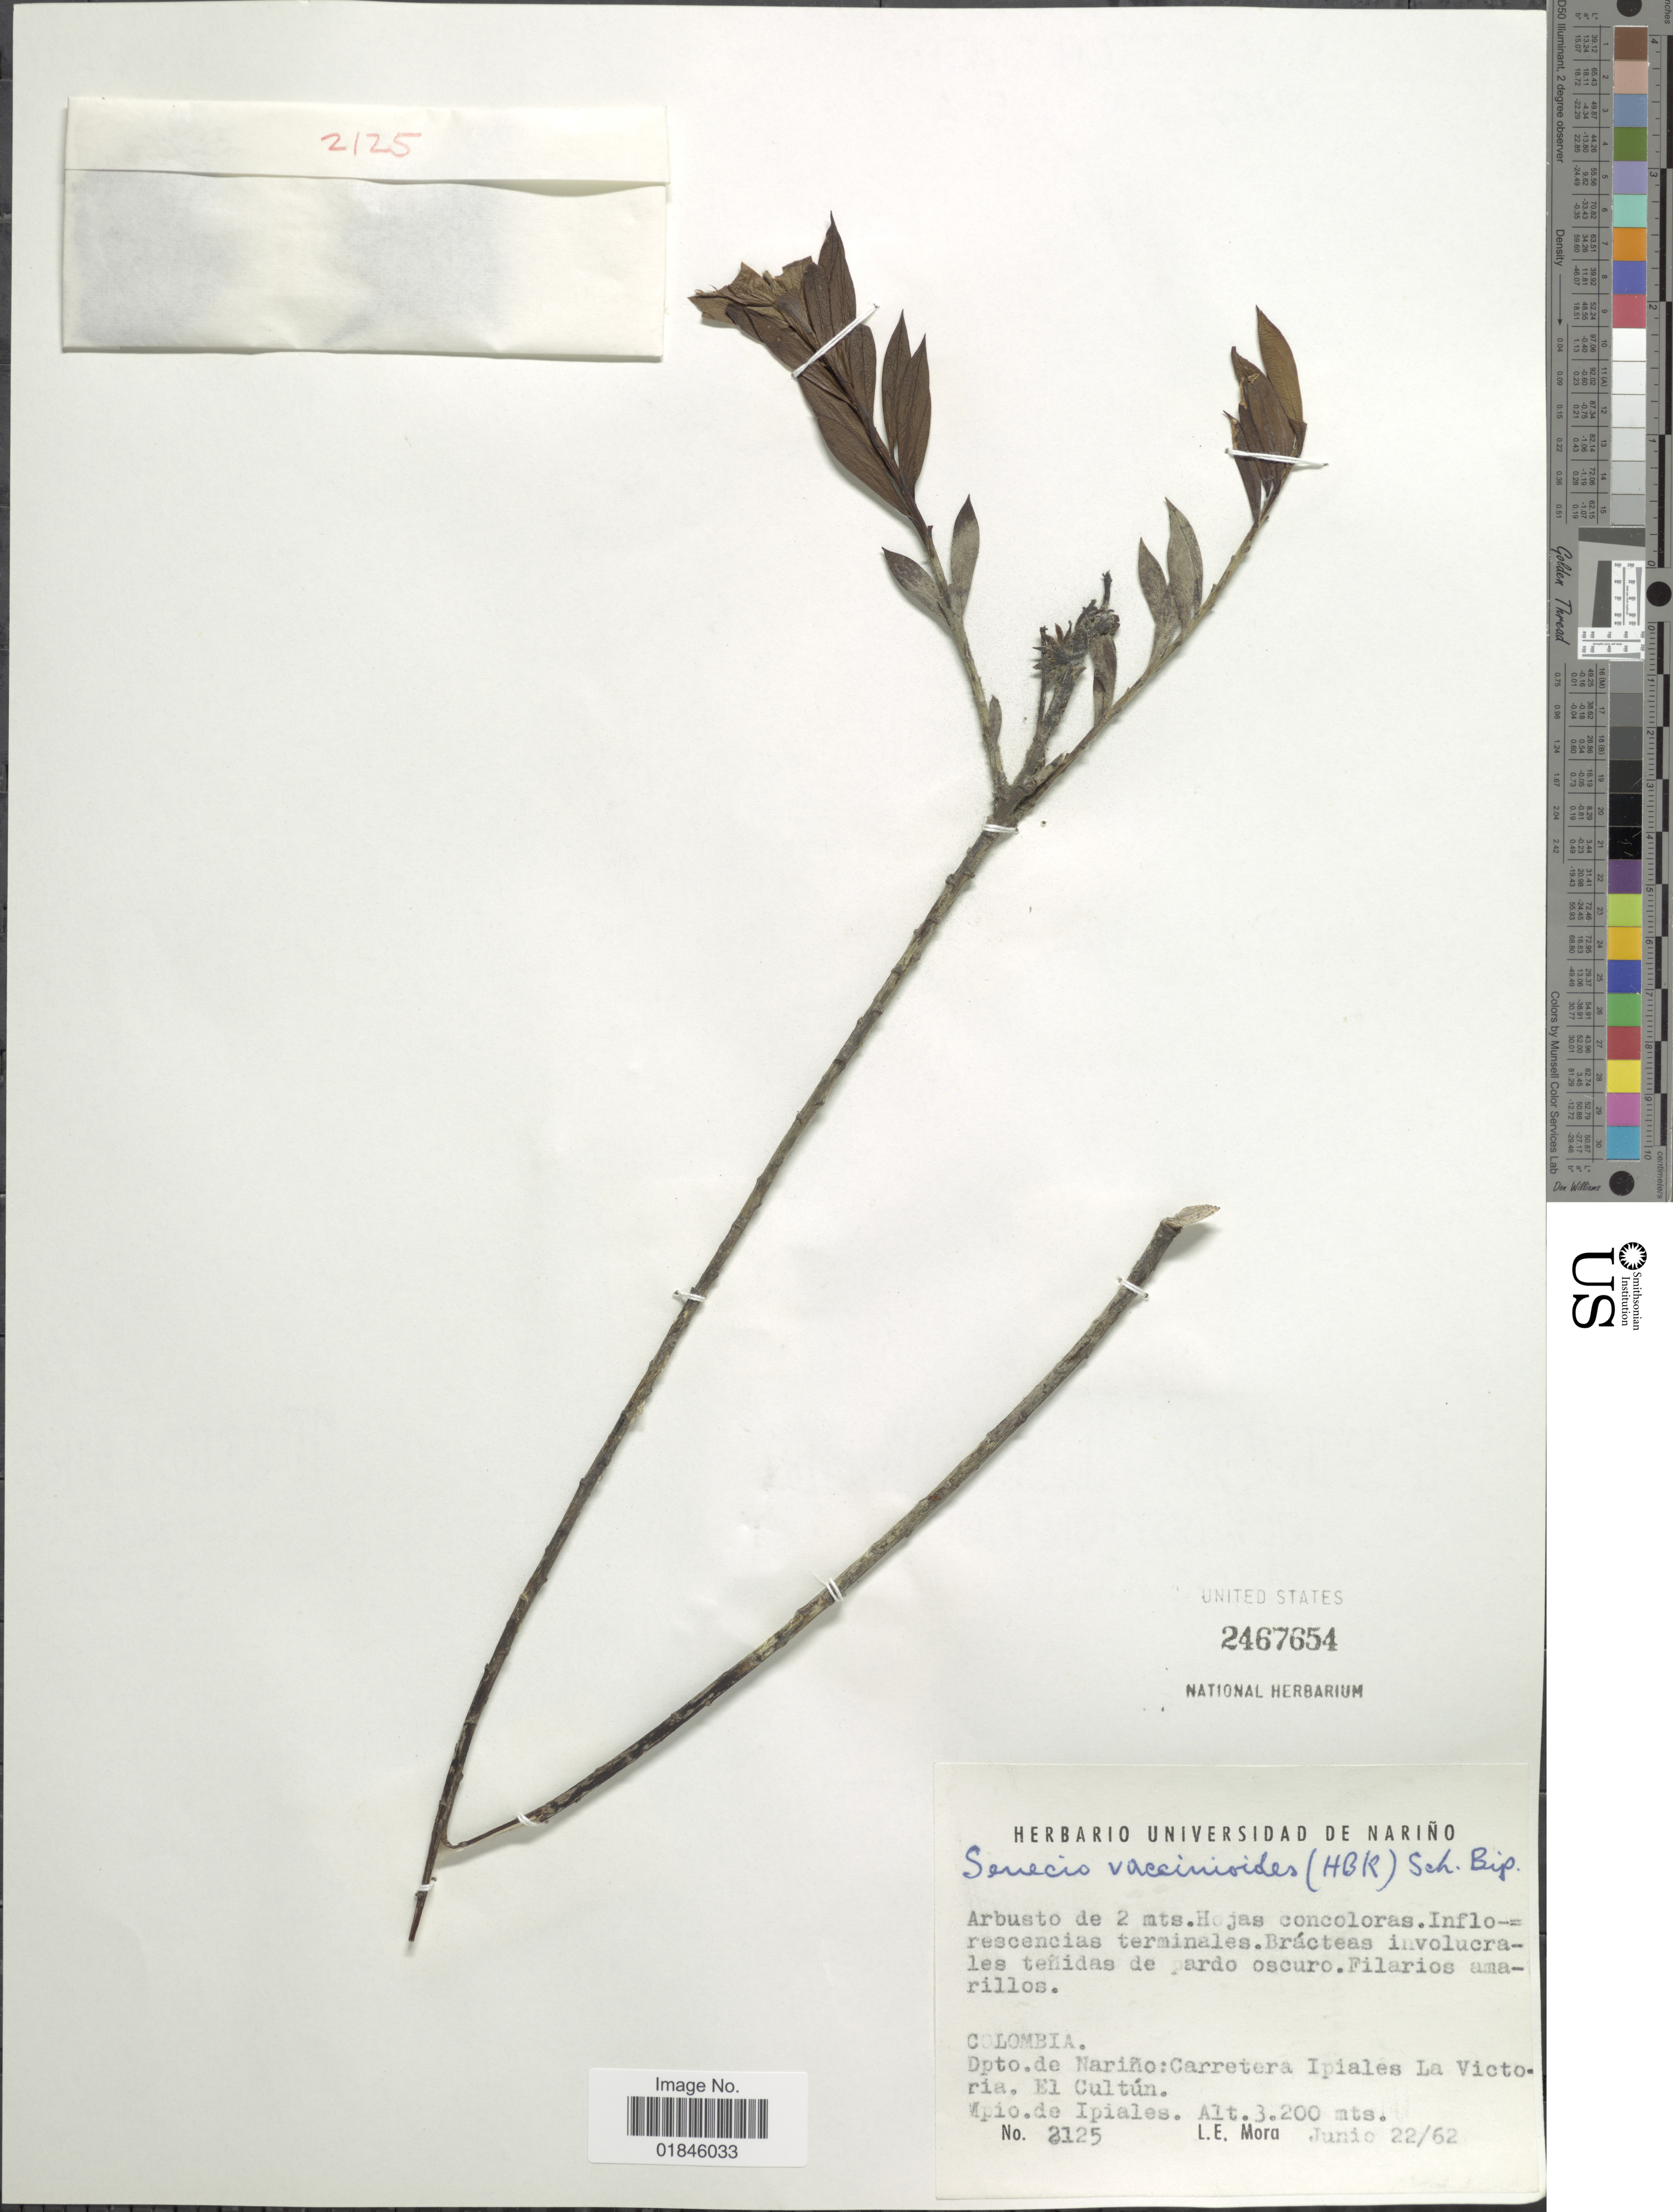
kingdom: Plantae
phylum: Tracheophyta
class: Magnoliopsida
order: Asterales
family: Asteraceae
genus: Pentacalia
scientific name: Pentacalia vaccinioides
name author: (Kunth) Cuatrec.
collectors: L. Mora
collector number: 2125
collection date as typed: Transcribed d/m/y: 22/6/62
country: Colombia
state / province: Nariño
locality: Colombia. Dpto. de Nariño: Carretera Ipiales La Victoria. El Cultún. Mpio. de Ipiales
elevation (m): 3200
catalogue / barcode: US 2467654